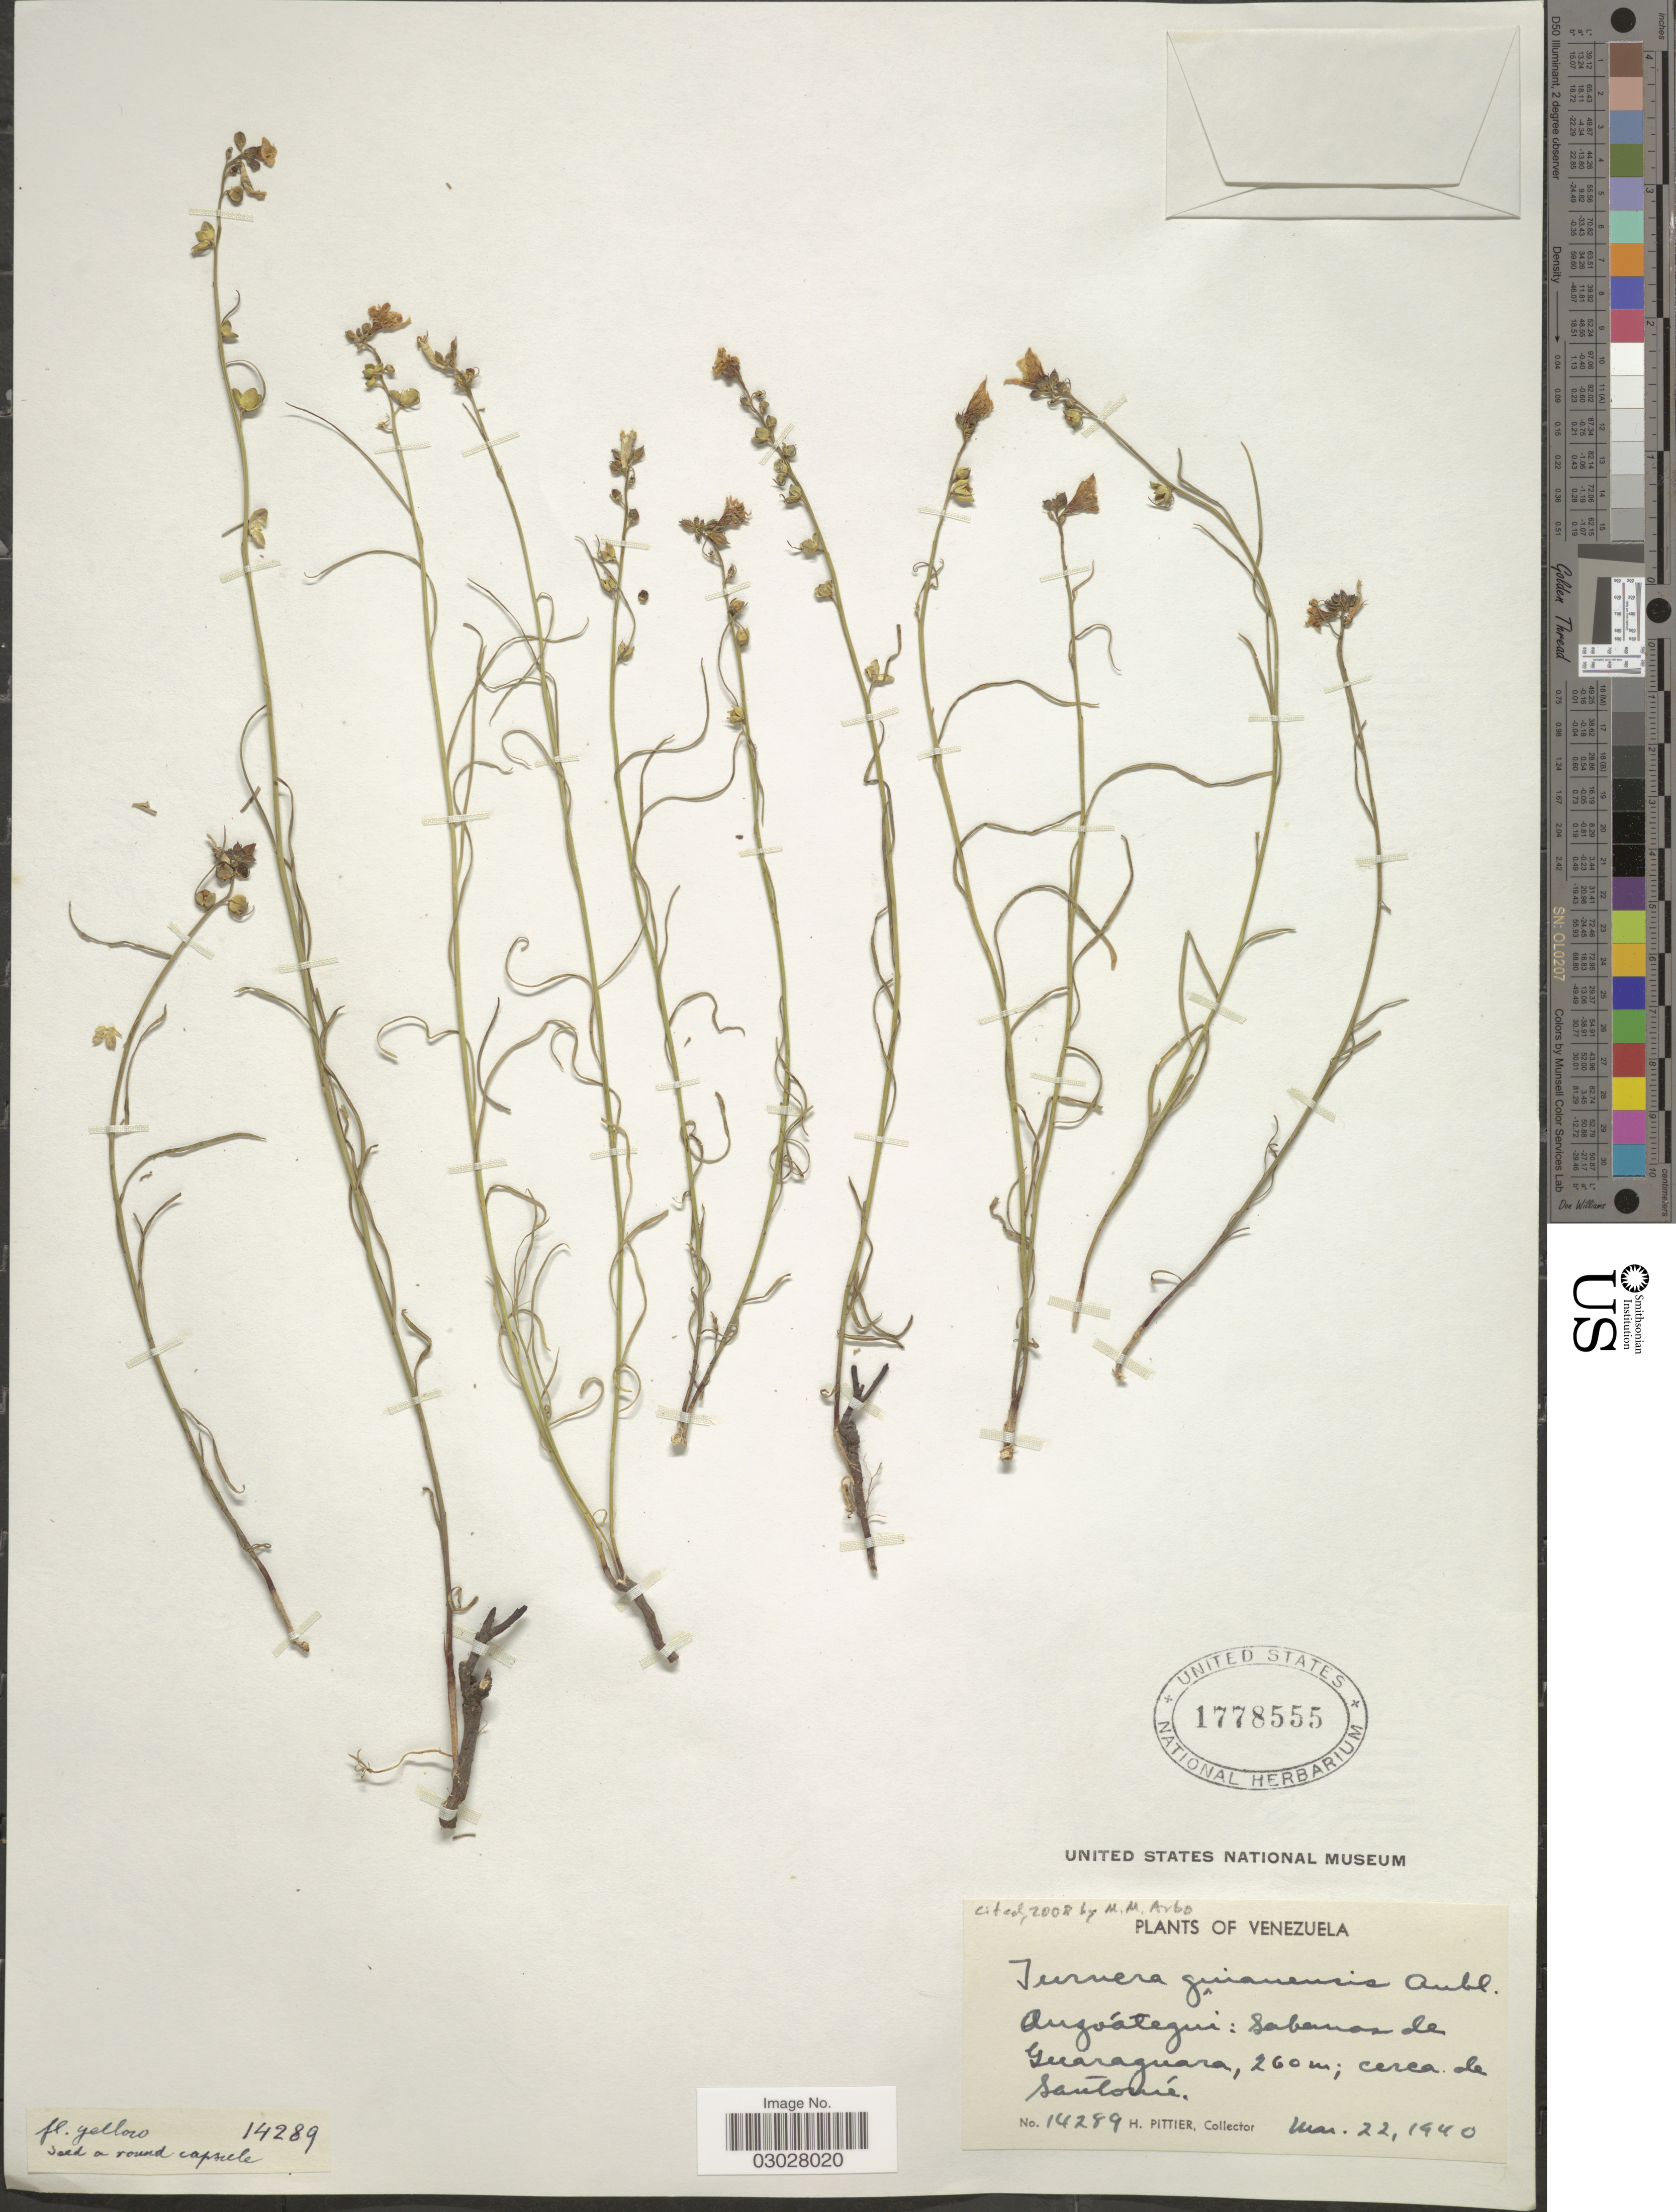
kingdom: Plantae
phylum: Tracheophyta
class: Magnoliopsida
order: Malpighiales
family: Turneraceae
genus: Turnera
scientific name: Turnera guianensis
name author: Aubl.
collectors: H. F. Pittier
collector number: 14289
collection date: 1940-03-22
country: Venezuela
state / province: Anzoategui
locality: Anzoátegui: Sabanas de Guaraguara, cerca de Santonía.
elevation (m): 260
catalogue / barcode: US 1778555